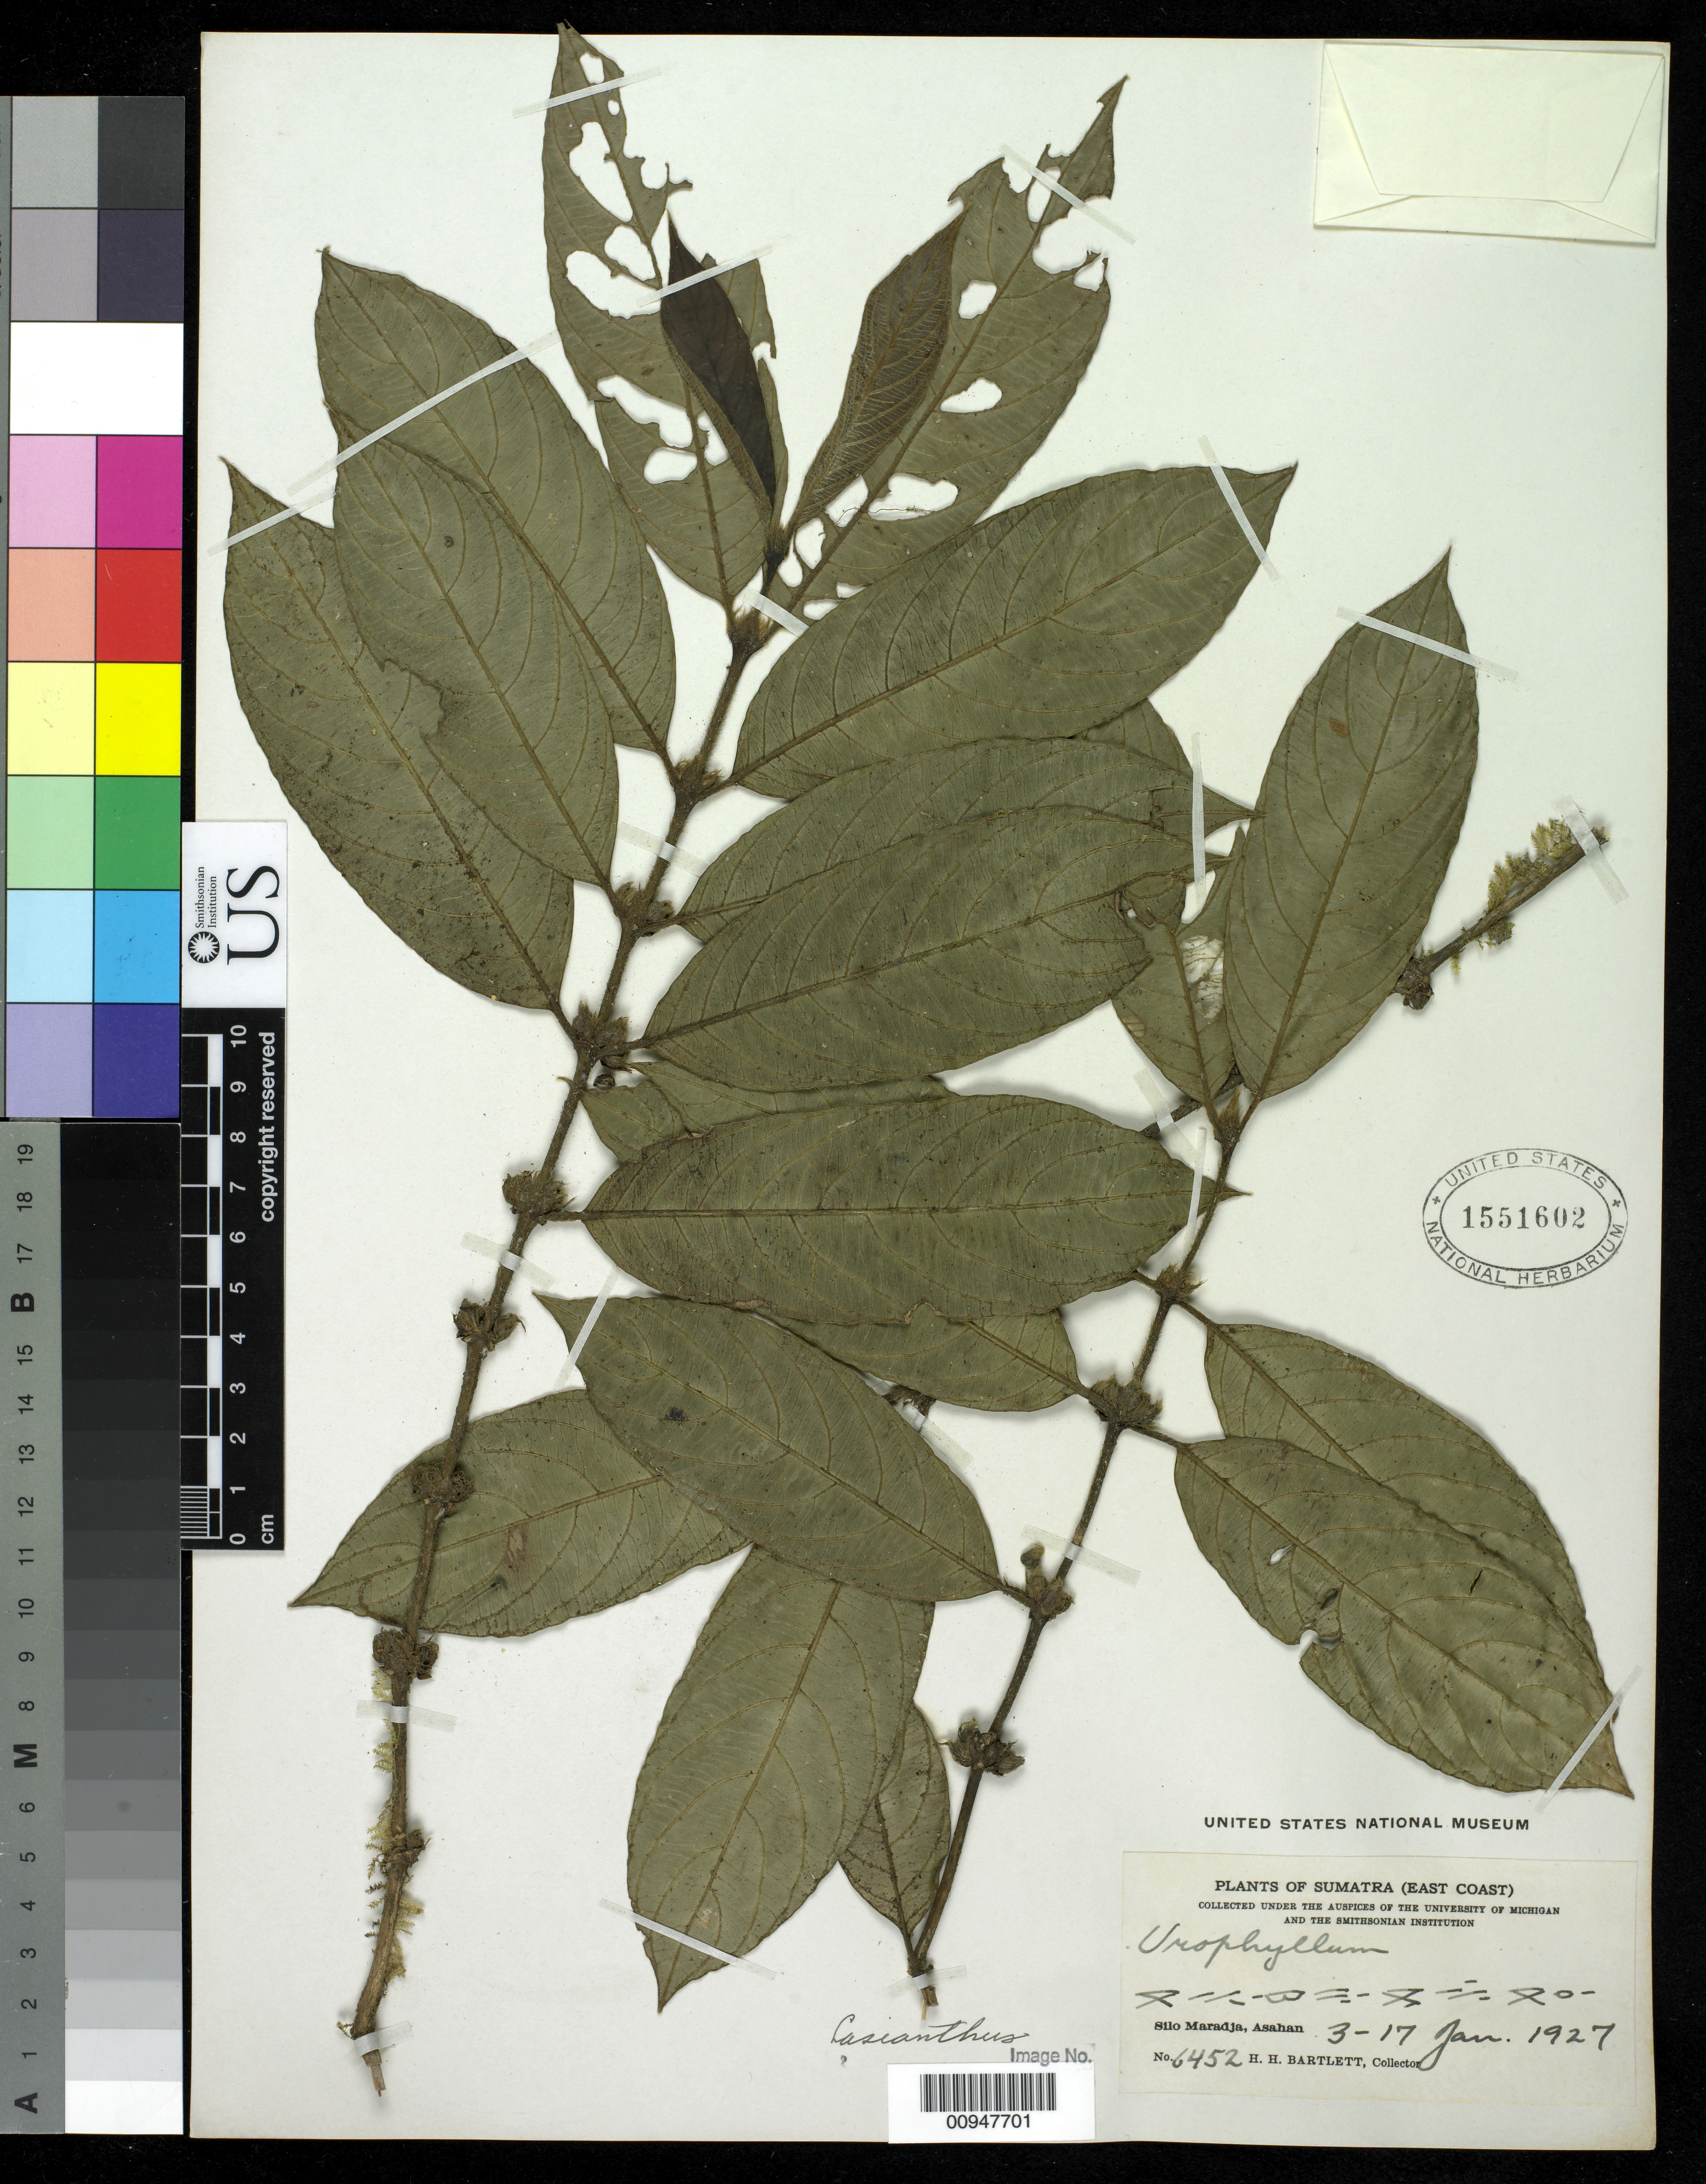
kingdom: Plantae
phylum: Tracheophyta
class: Magnoliopsida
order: Gentianales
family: Rubiaceae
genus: Lasianthus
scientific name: Lasianthus sp.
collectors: H. H. Bartlett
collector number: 6452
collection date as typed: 03 Jun 1927 to 17 Jun 1927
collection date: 1927-06-03/1927-06-17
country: Indonesia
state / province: Sumatra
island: Sumatra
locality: Silo maradja Asahan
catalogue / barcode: US 1551602